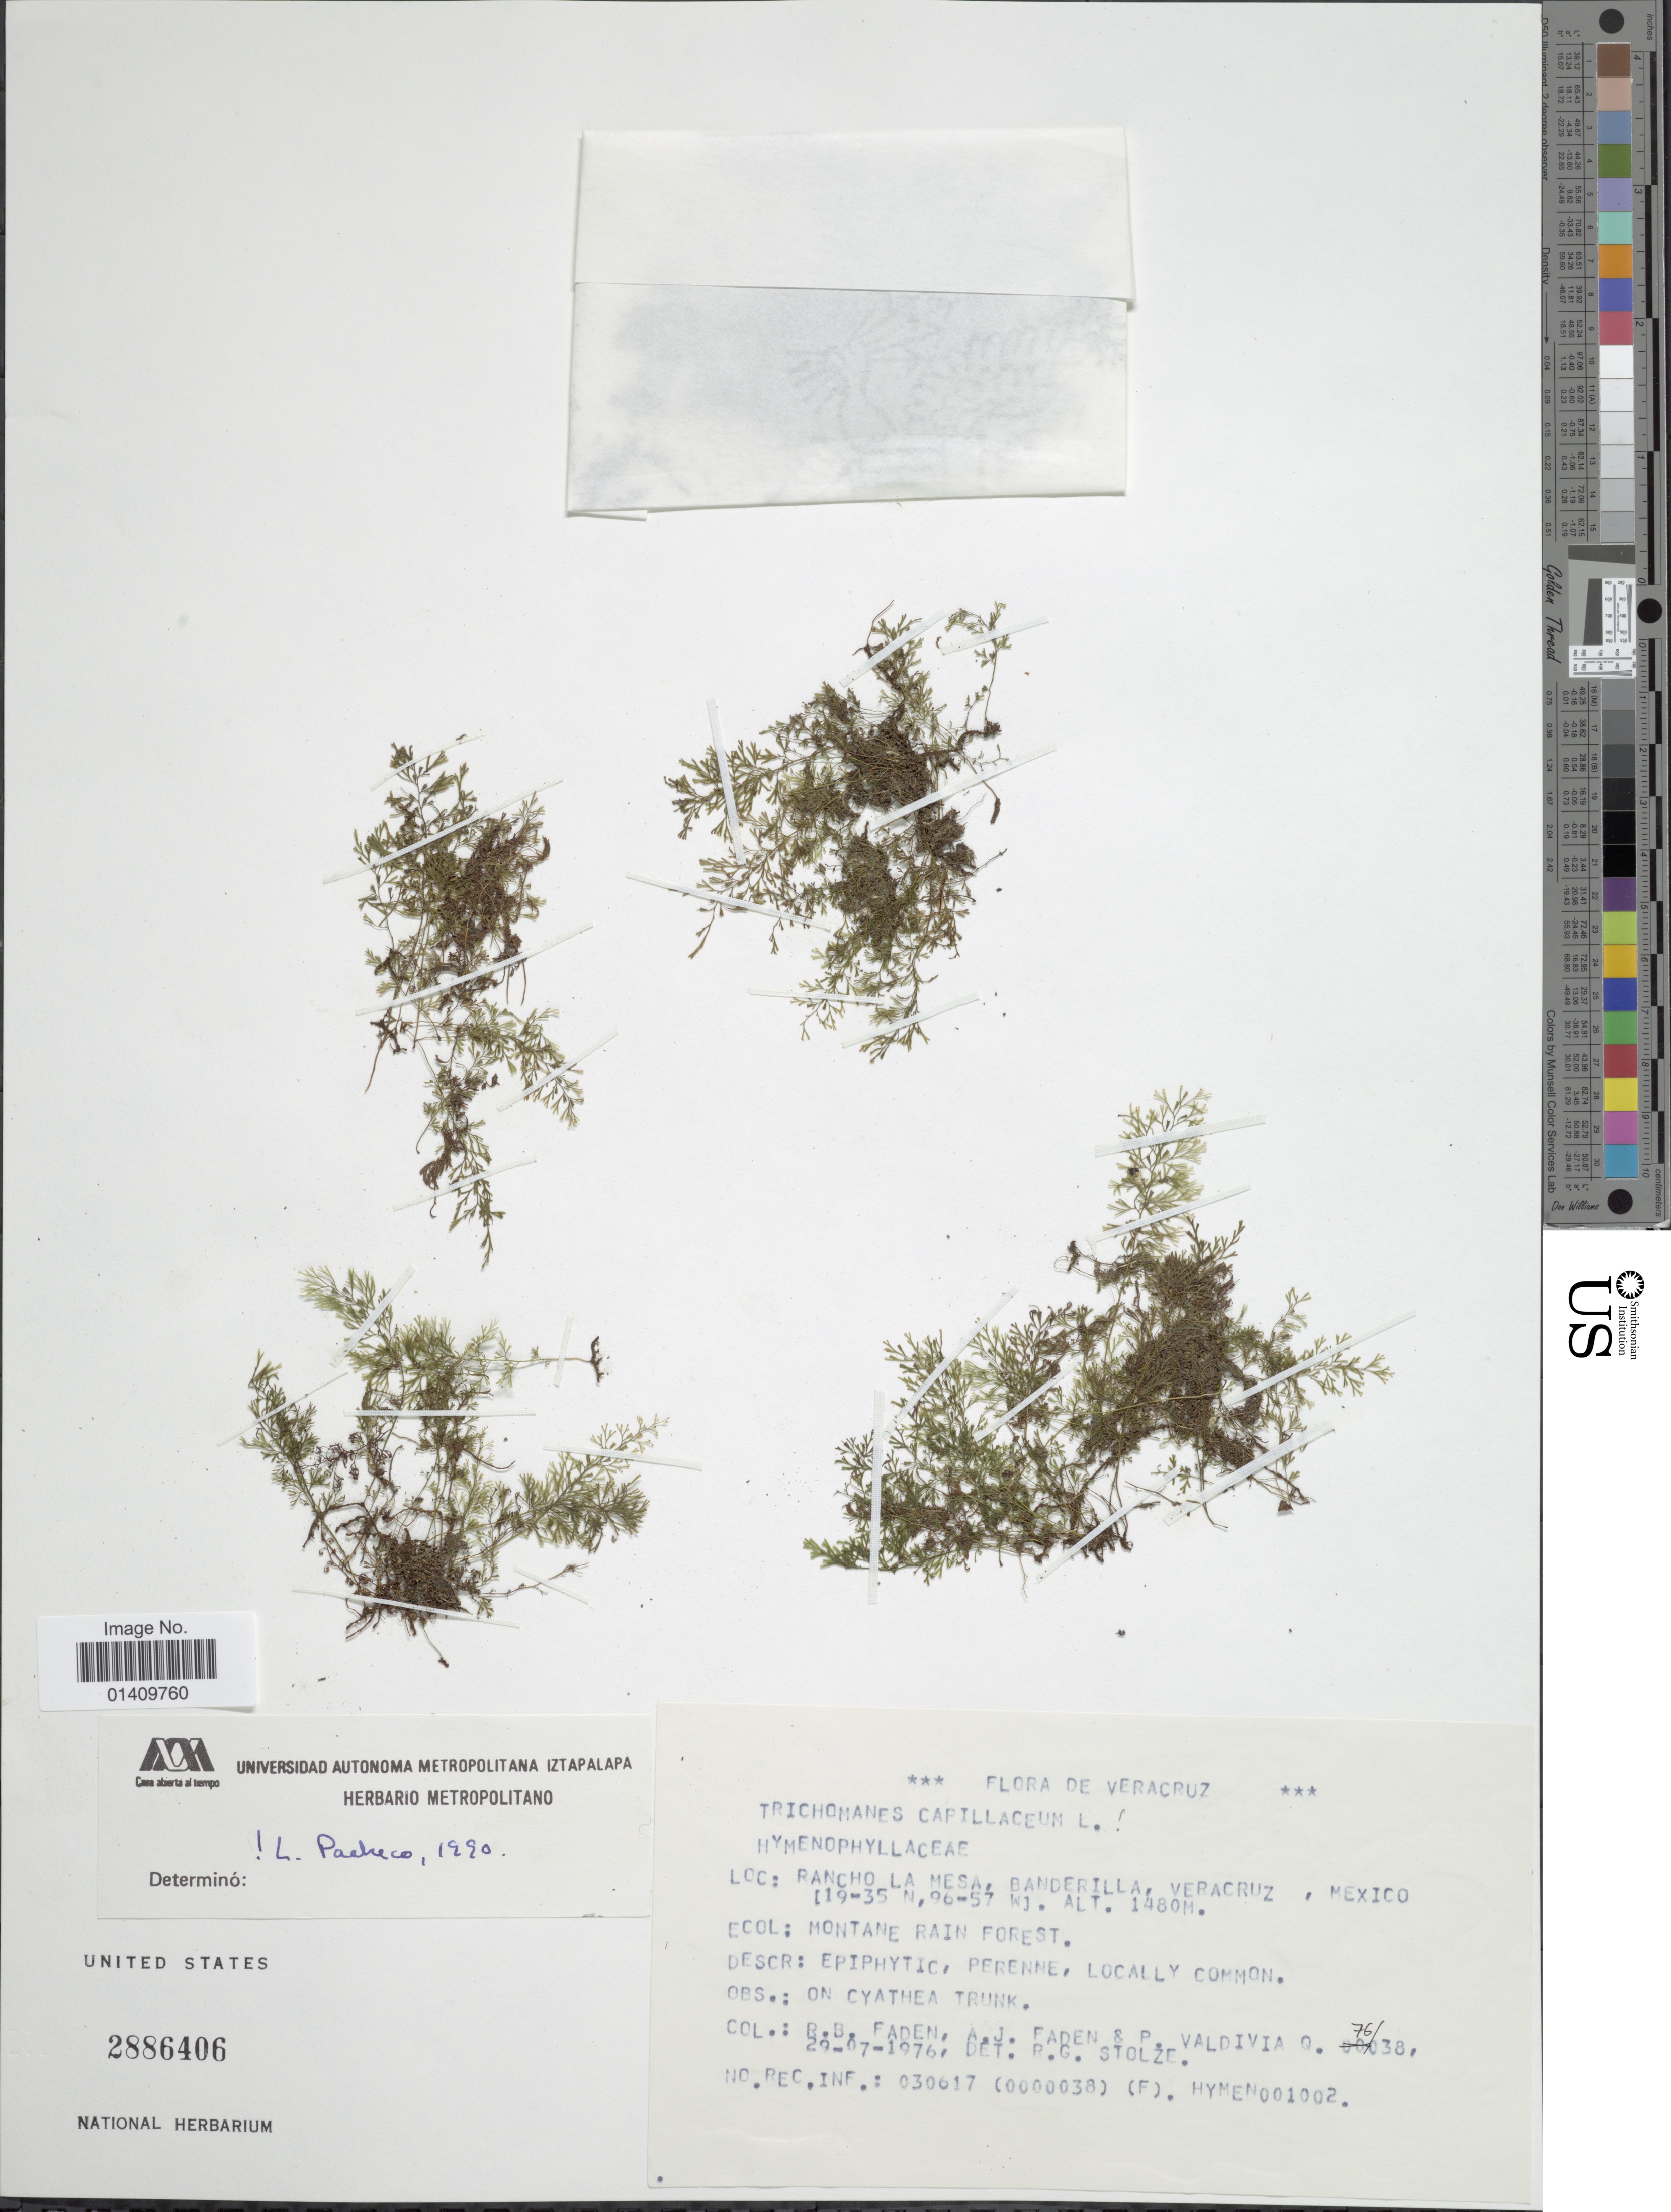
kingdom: Plantae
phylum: Tracheophyta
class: Polypodiopsida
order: Hymenophyllales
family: Hymenophyllaceae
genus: Polyphlebium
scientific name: Polyphlebium capillaceum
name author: (L.) Ebihara & Dubuisson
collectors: R. B. Faden, A. J. Faden & P. E. Valdivia Q.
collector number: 76/38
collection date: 1976-07-29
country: Mexico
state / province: Veracruz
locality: Rancho la Mesa Banderilla, Veracruz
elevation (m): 1480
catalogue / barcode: US 2886406